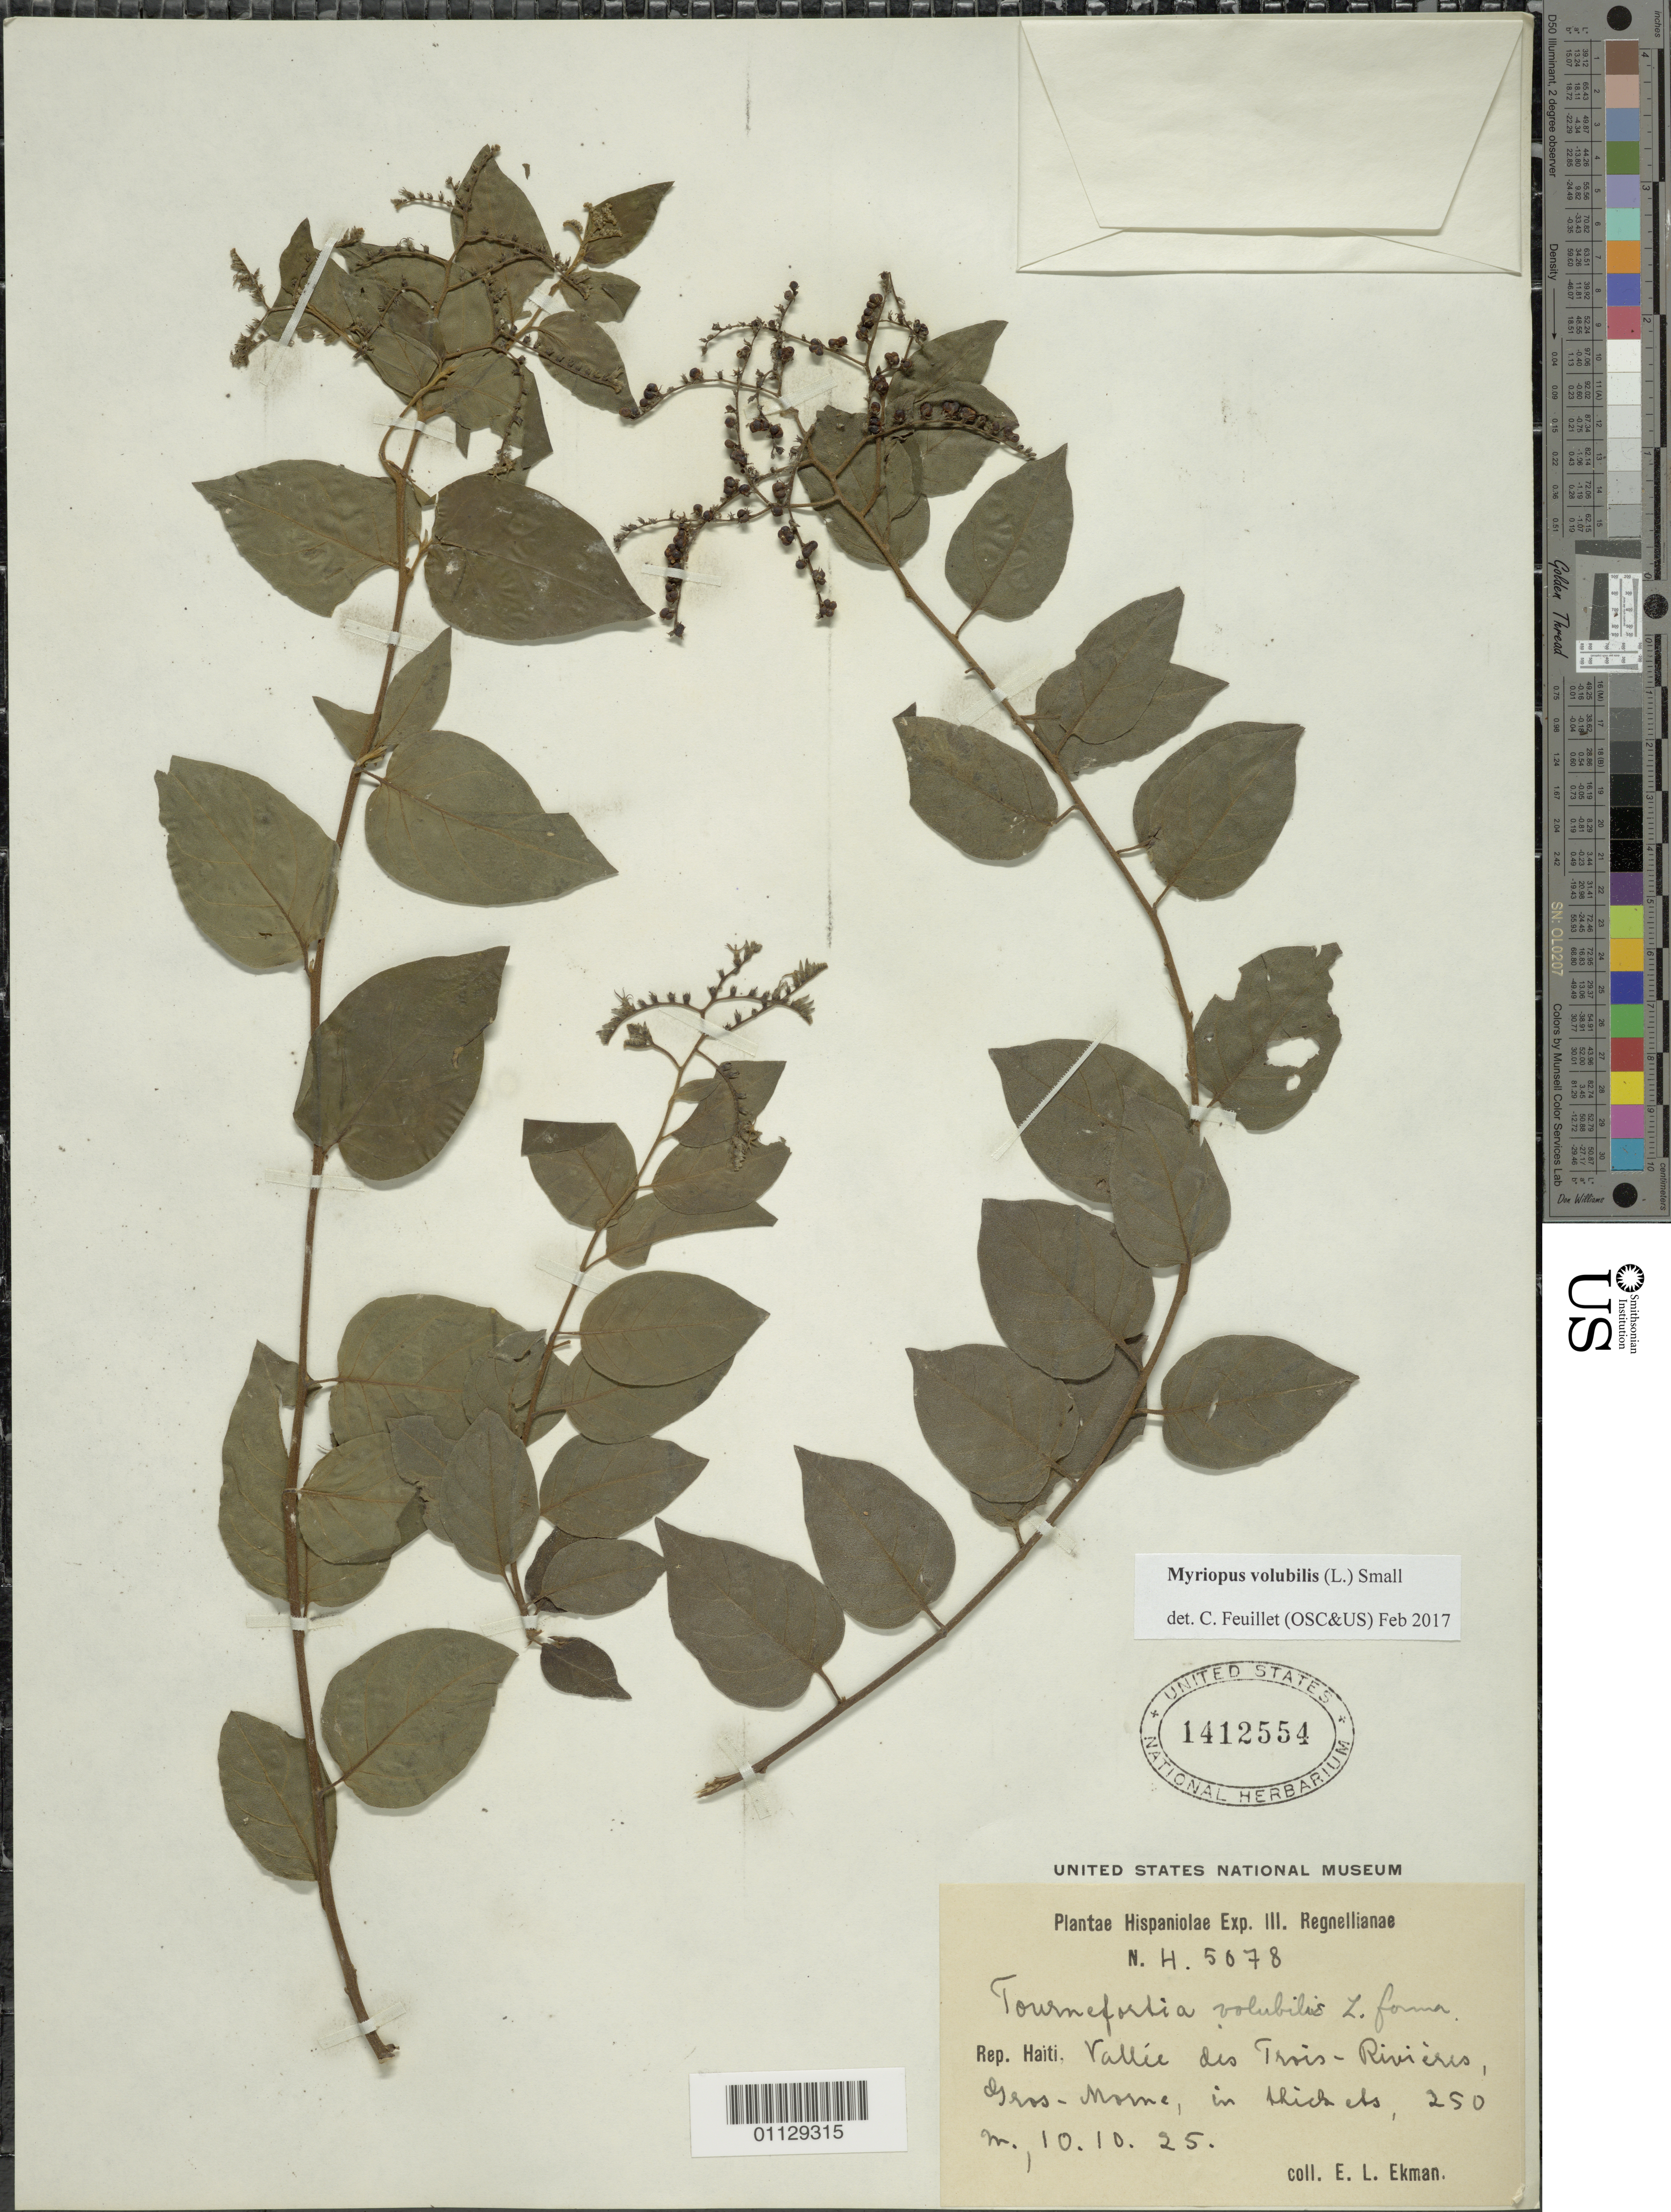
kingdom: Plantae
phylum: Tracheophyta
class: Magnoliopsida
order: Boraginales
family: Heliotropiaceae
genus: Myriopus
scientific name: Myriopus volubilis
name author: (L.) Small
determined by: Feuillet, C.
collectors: E. L. Ekman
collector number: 5078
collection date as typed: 10 Oct 1925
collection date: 1925-10-10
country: Haiti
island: Hispaniola I.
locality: Vallie de Trois Rivieres, Gros-Morne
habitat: In thickets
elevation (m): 250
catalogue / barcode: US 1412554